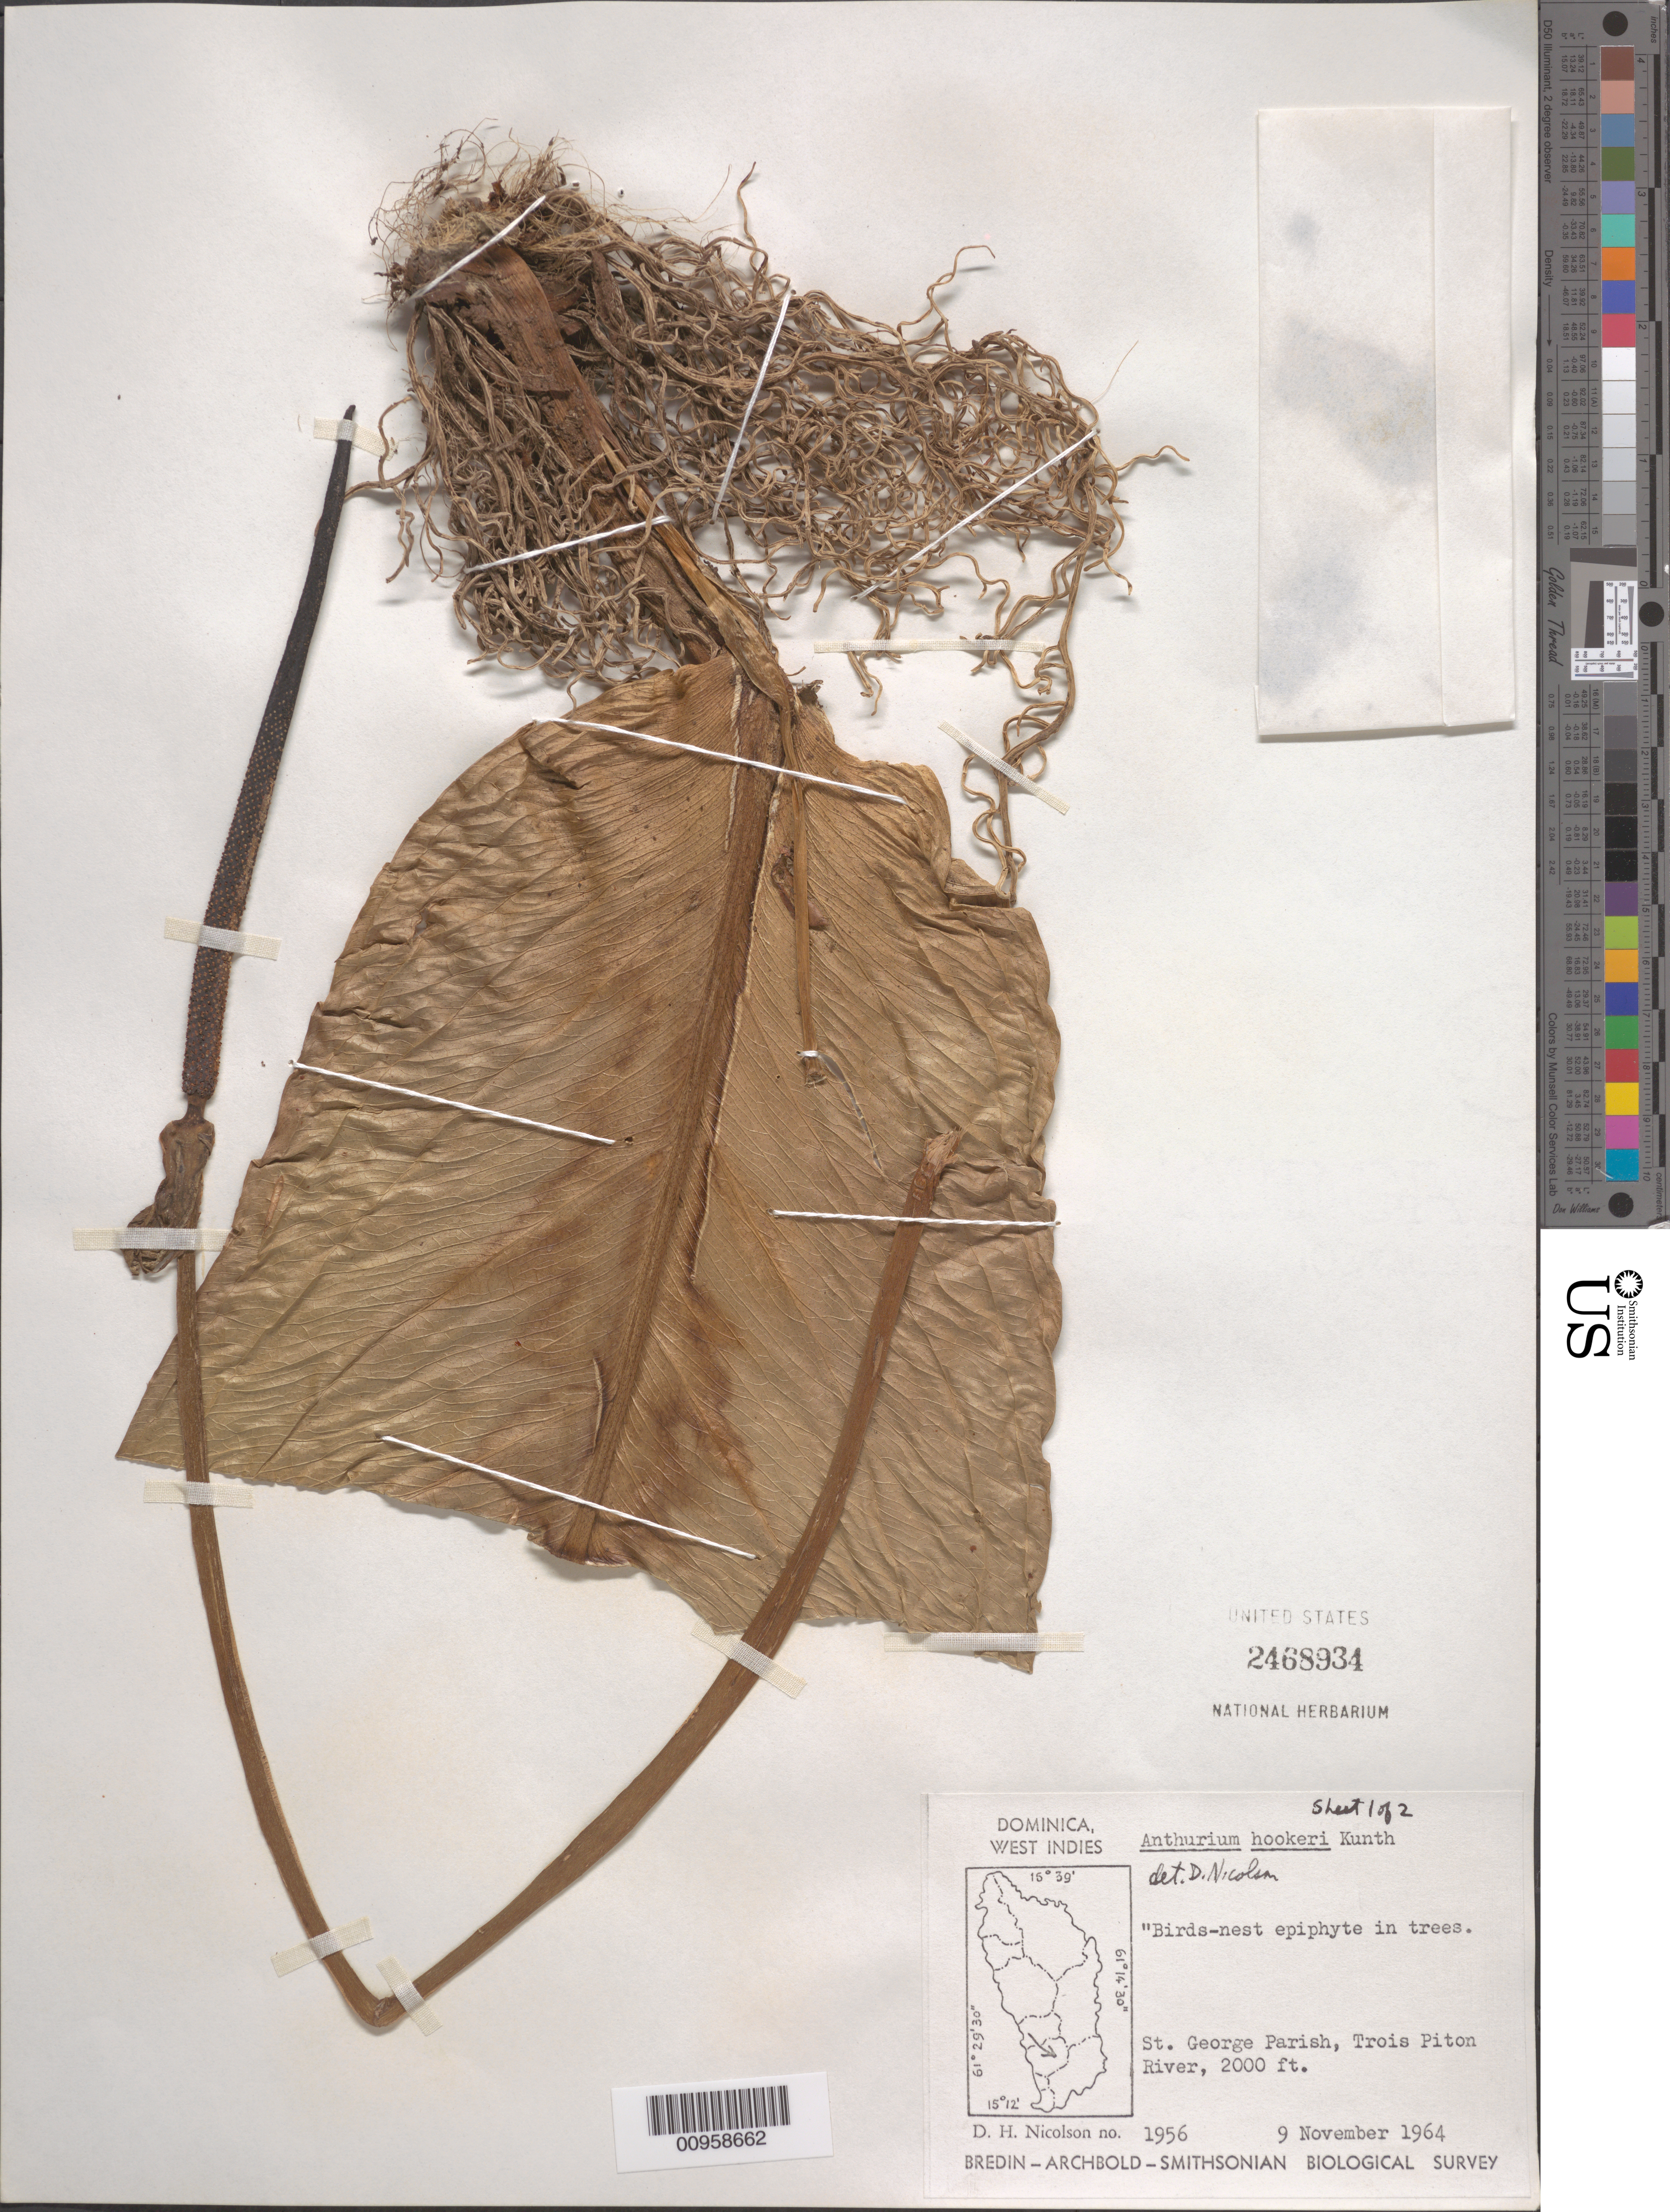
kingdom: Plantae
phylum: Tracheophyta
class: Liliopsida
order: Alismatales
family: Araceae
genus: Anthurium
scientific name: Anthurium hookeri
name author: Kunth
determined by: Nicolson, Dan H.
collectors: D. H. Nicolson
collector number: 1956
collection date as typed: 09 Nov 1964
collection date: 1964-11-09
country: Dominica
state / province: St. George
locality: Trois Piton River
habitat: In trees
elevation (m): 610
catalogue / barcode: US 2468934